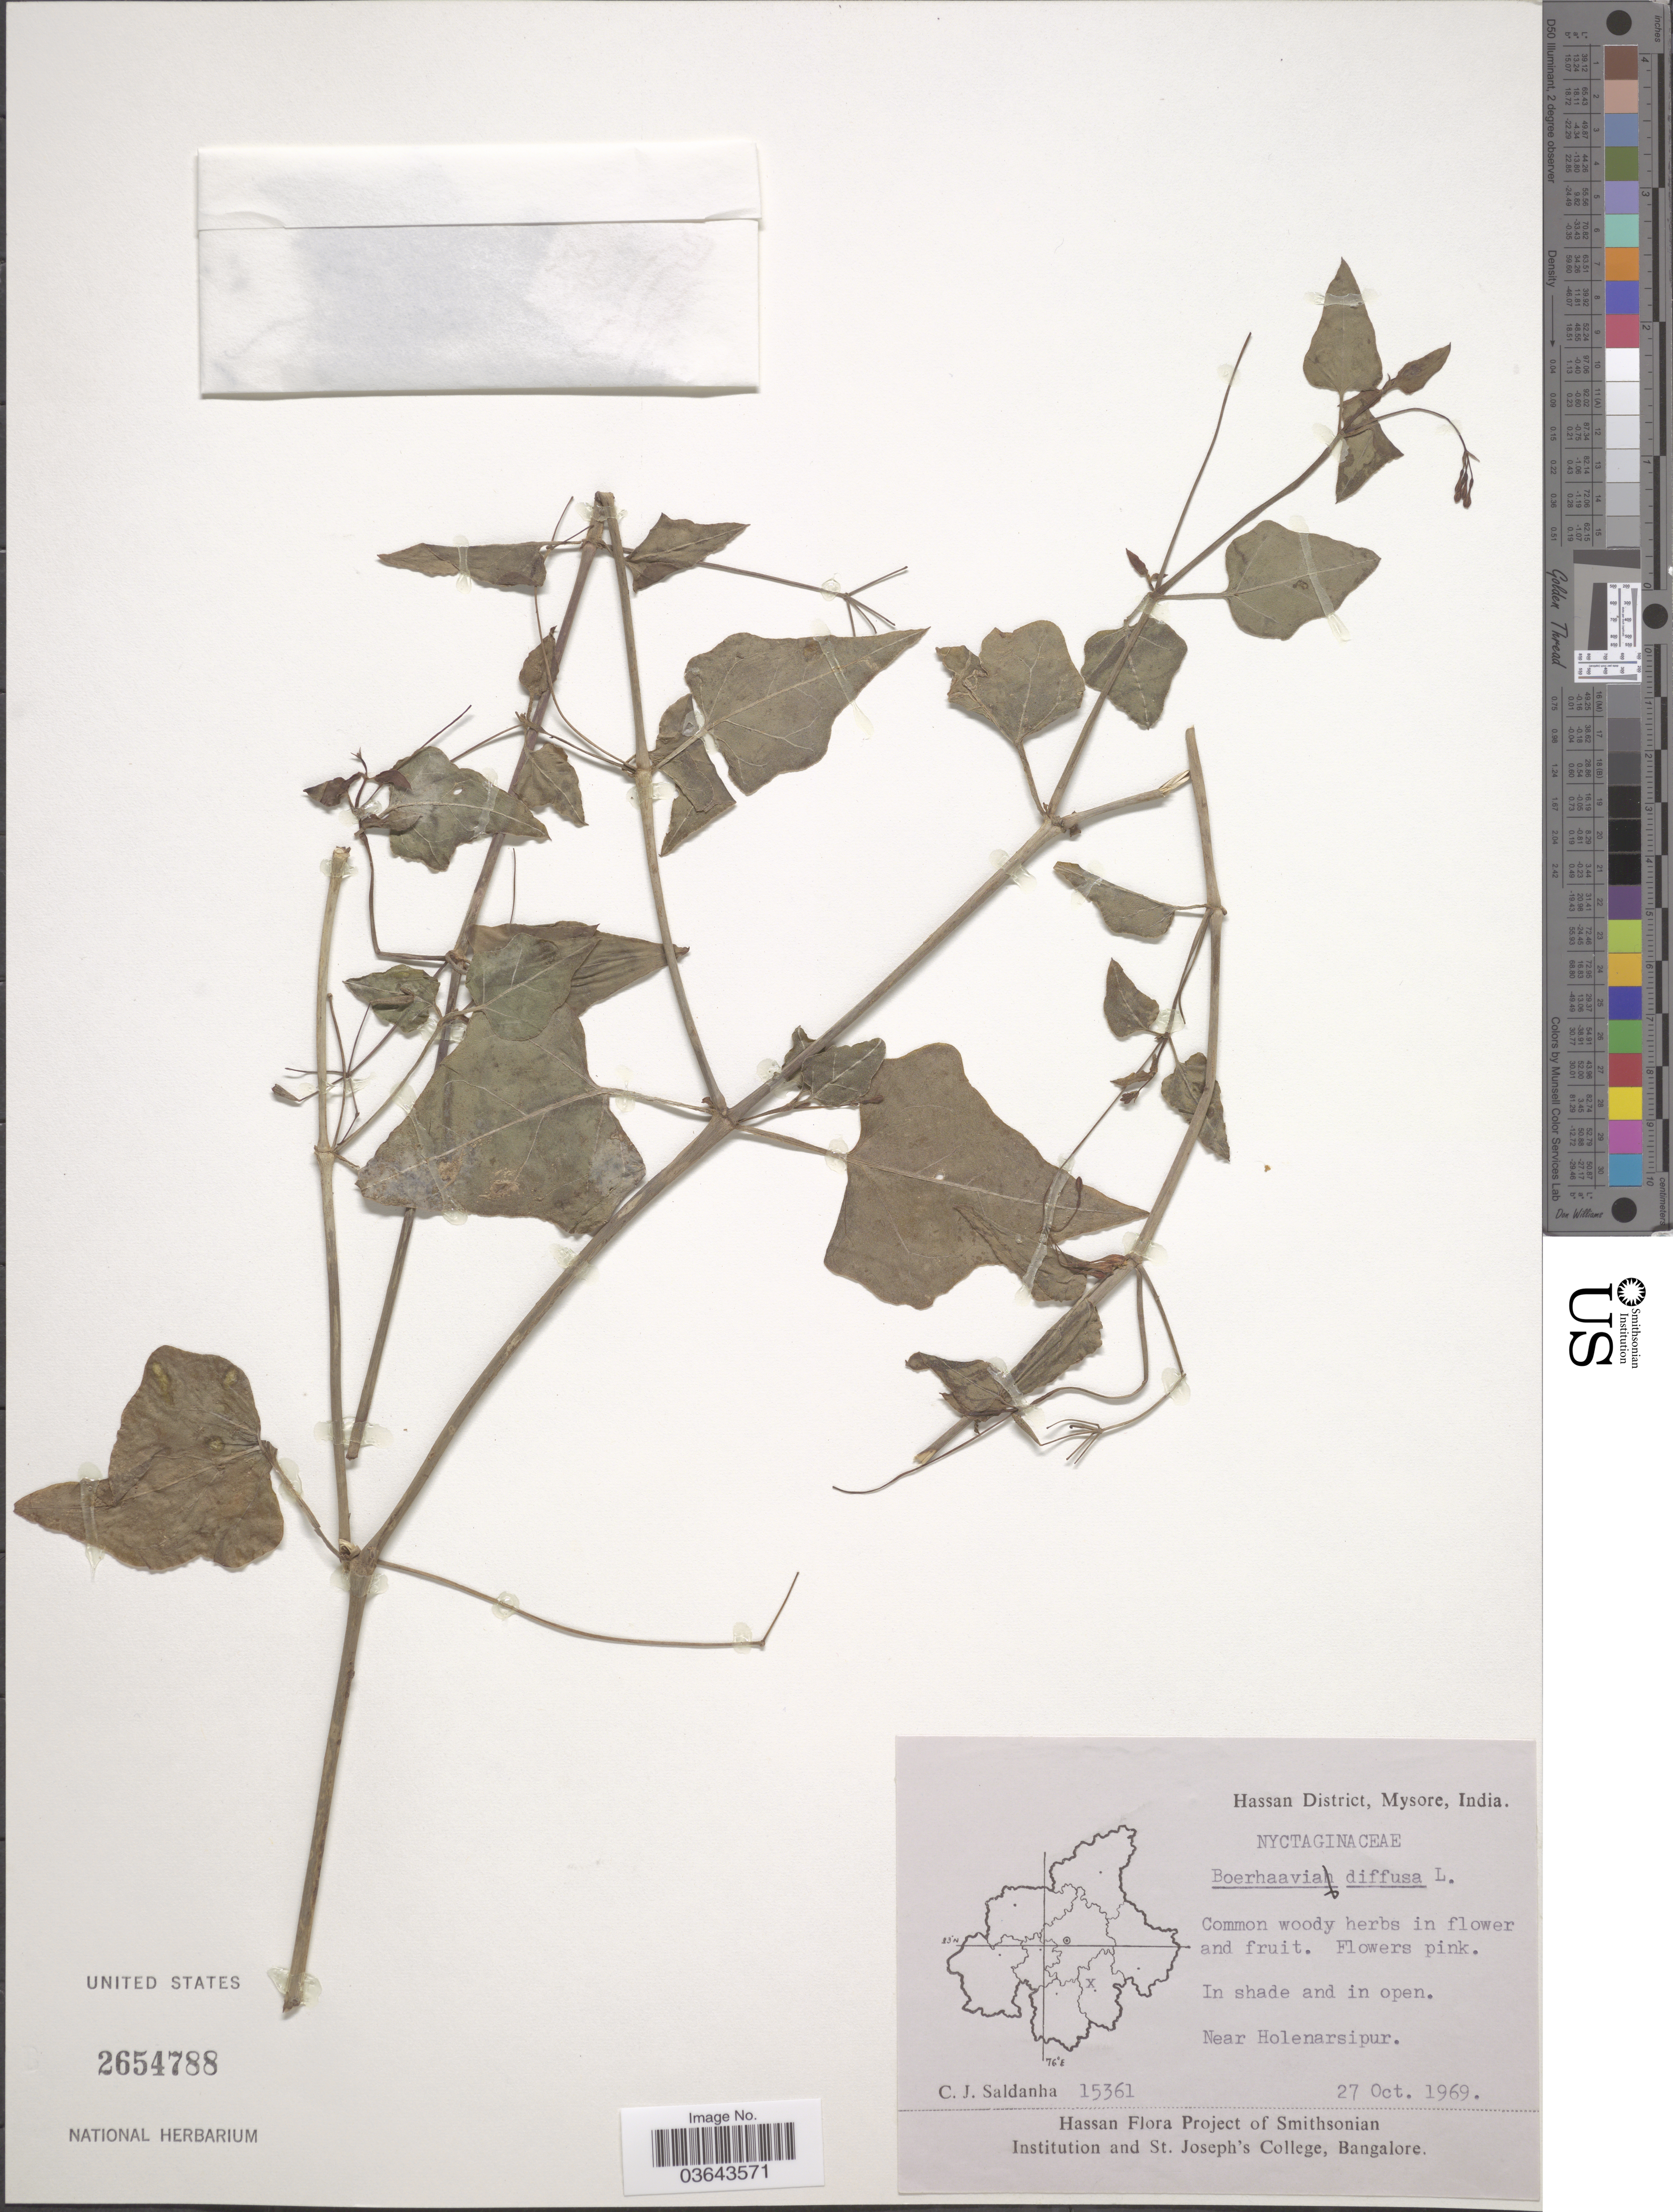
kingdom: Plantae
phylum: Tracheophyta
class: Magnoliopsida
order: Caryophyllales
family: Nyctaginaceae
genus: Boerhavia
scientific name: Boerhavia chinensis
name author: Druce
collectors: C. J. Saldanha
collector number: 15361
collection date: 1969-10-27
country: India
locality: Hassan District, Mysore. Near Holenarsipur.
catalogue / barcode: US 2654788